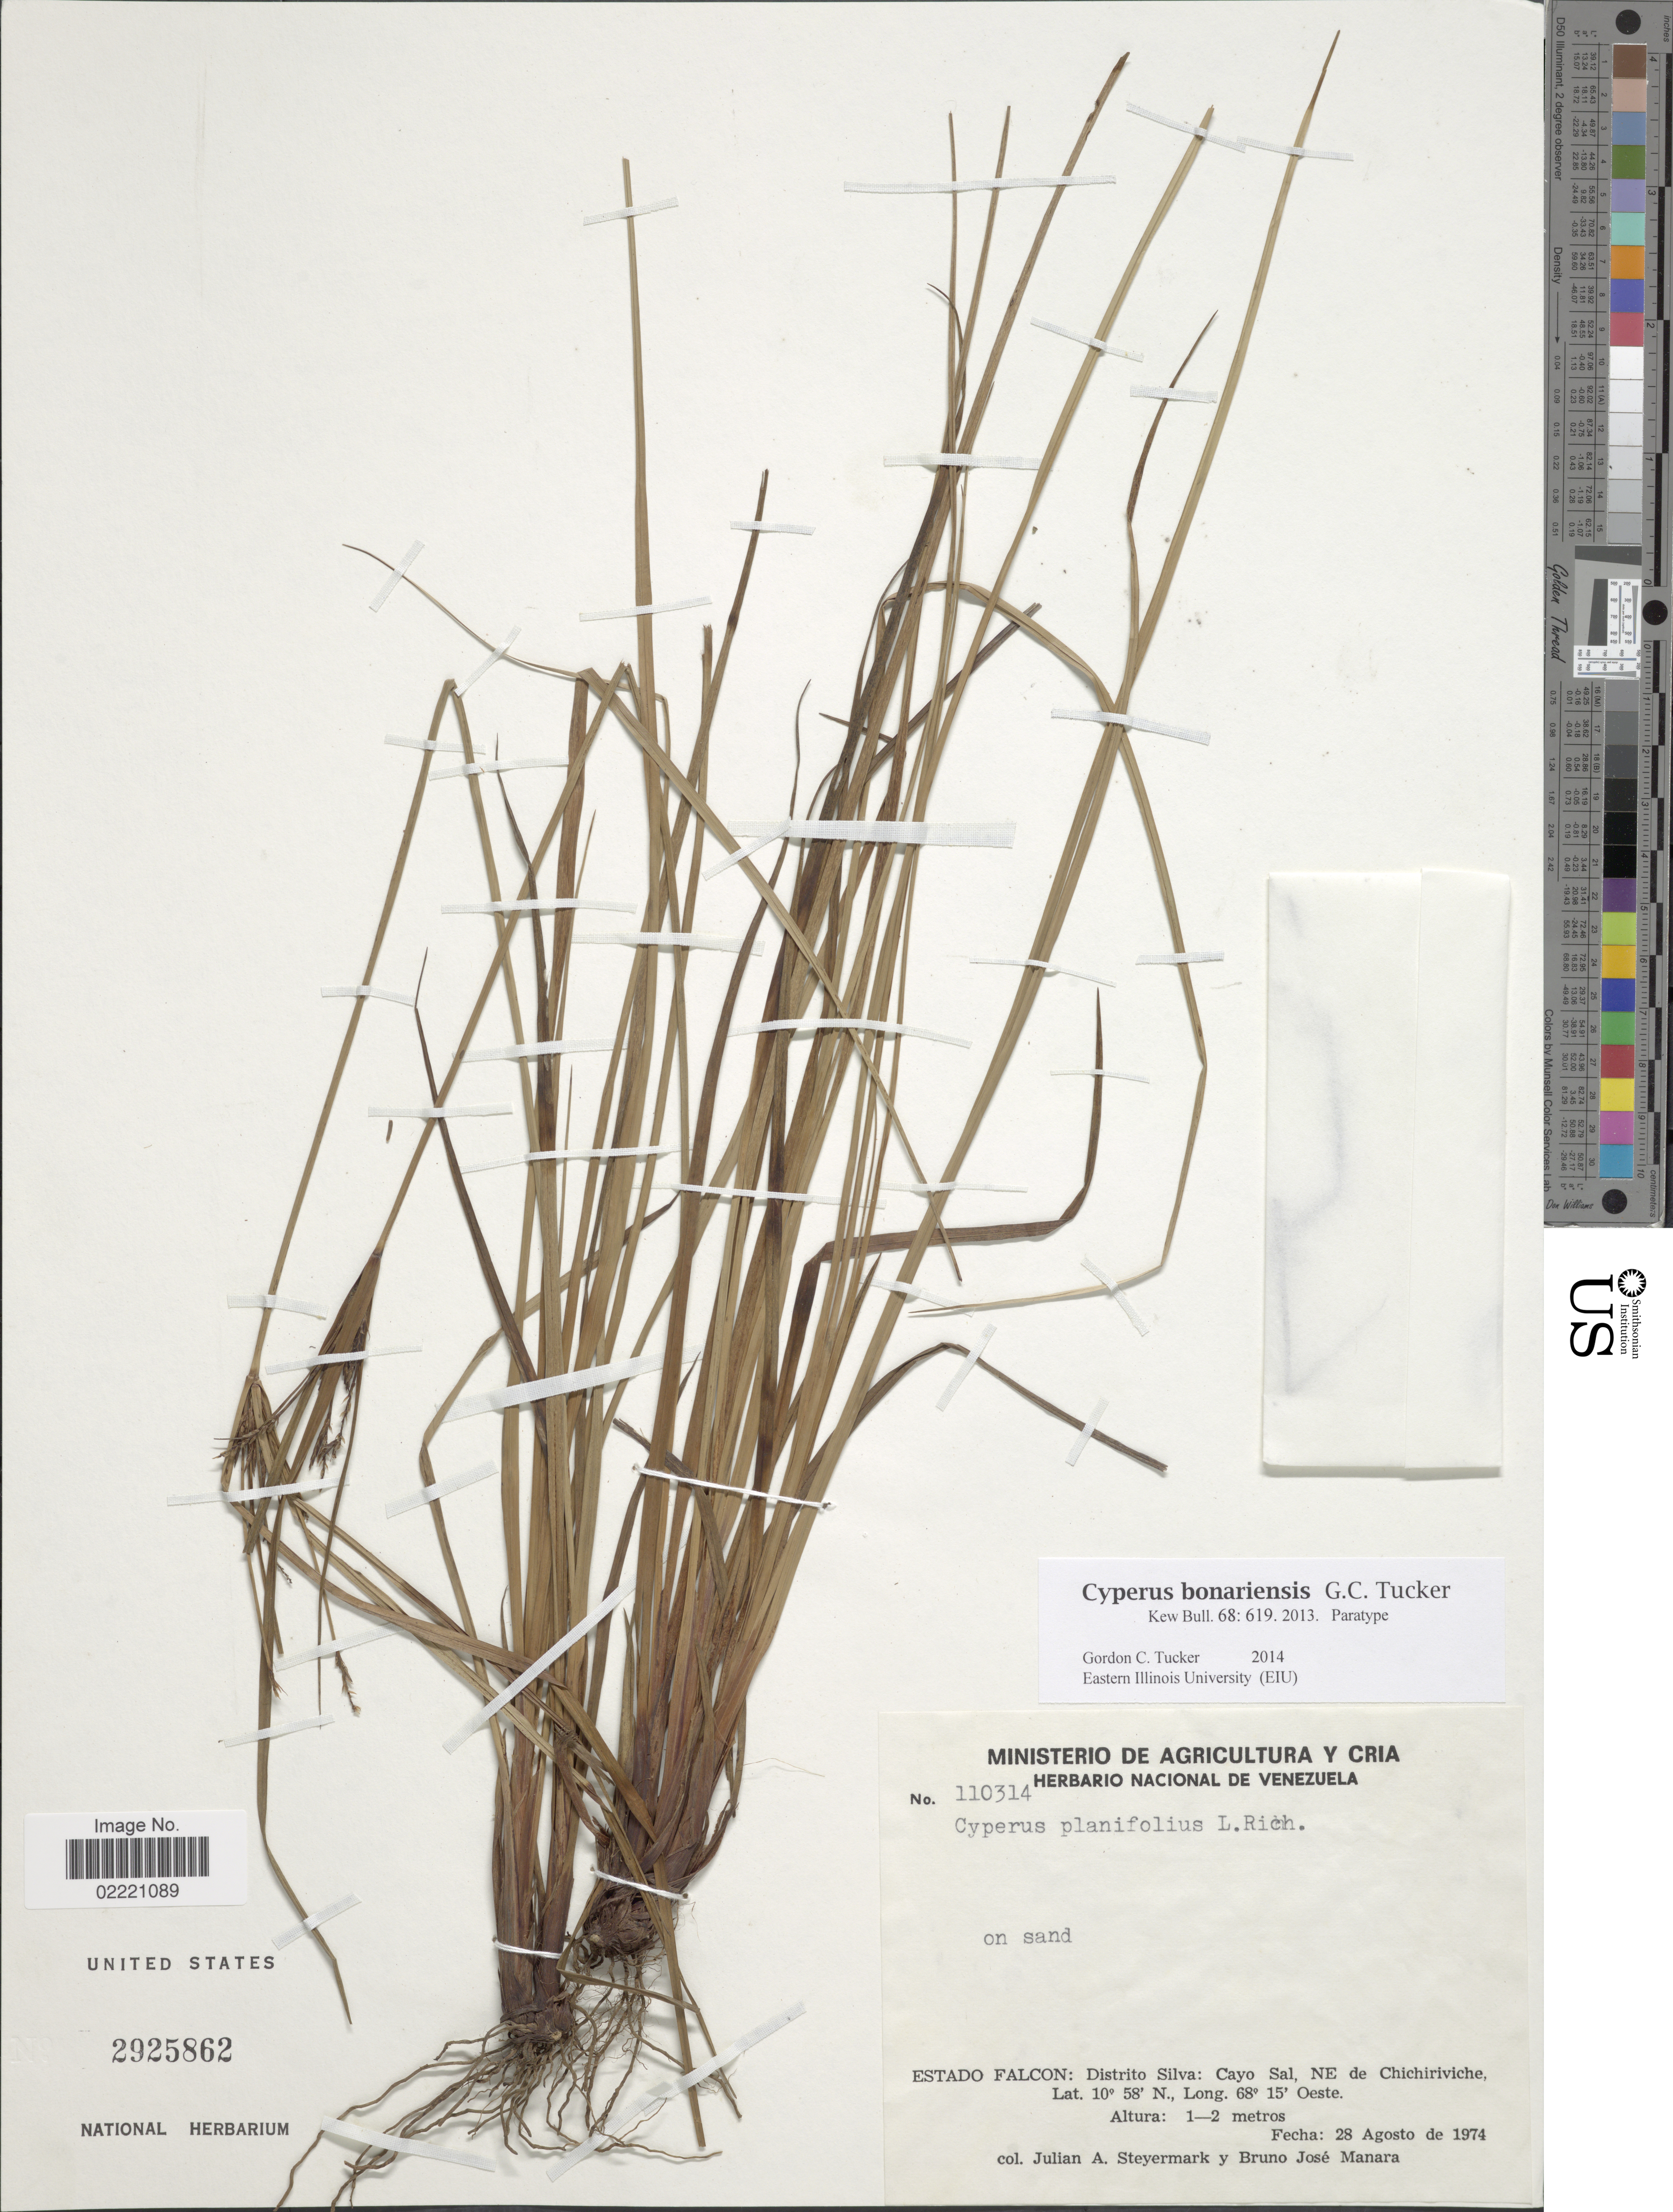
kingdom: Plantae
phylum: Tracheophyta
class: Liliopsida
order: Poales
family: Cyperaceae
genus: Cyperus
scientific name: Cyperus bonariensis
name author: G.C. Tucker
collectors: J. Steyermark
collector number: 110314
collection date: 1974-08-28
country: Venezuela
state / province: Falcón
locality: On sand, distrito Silva: Cayo Sal, NE de Chichiriviche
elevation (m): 1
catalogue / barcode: US 2925862